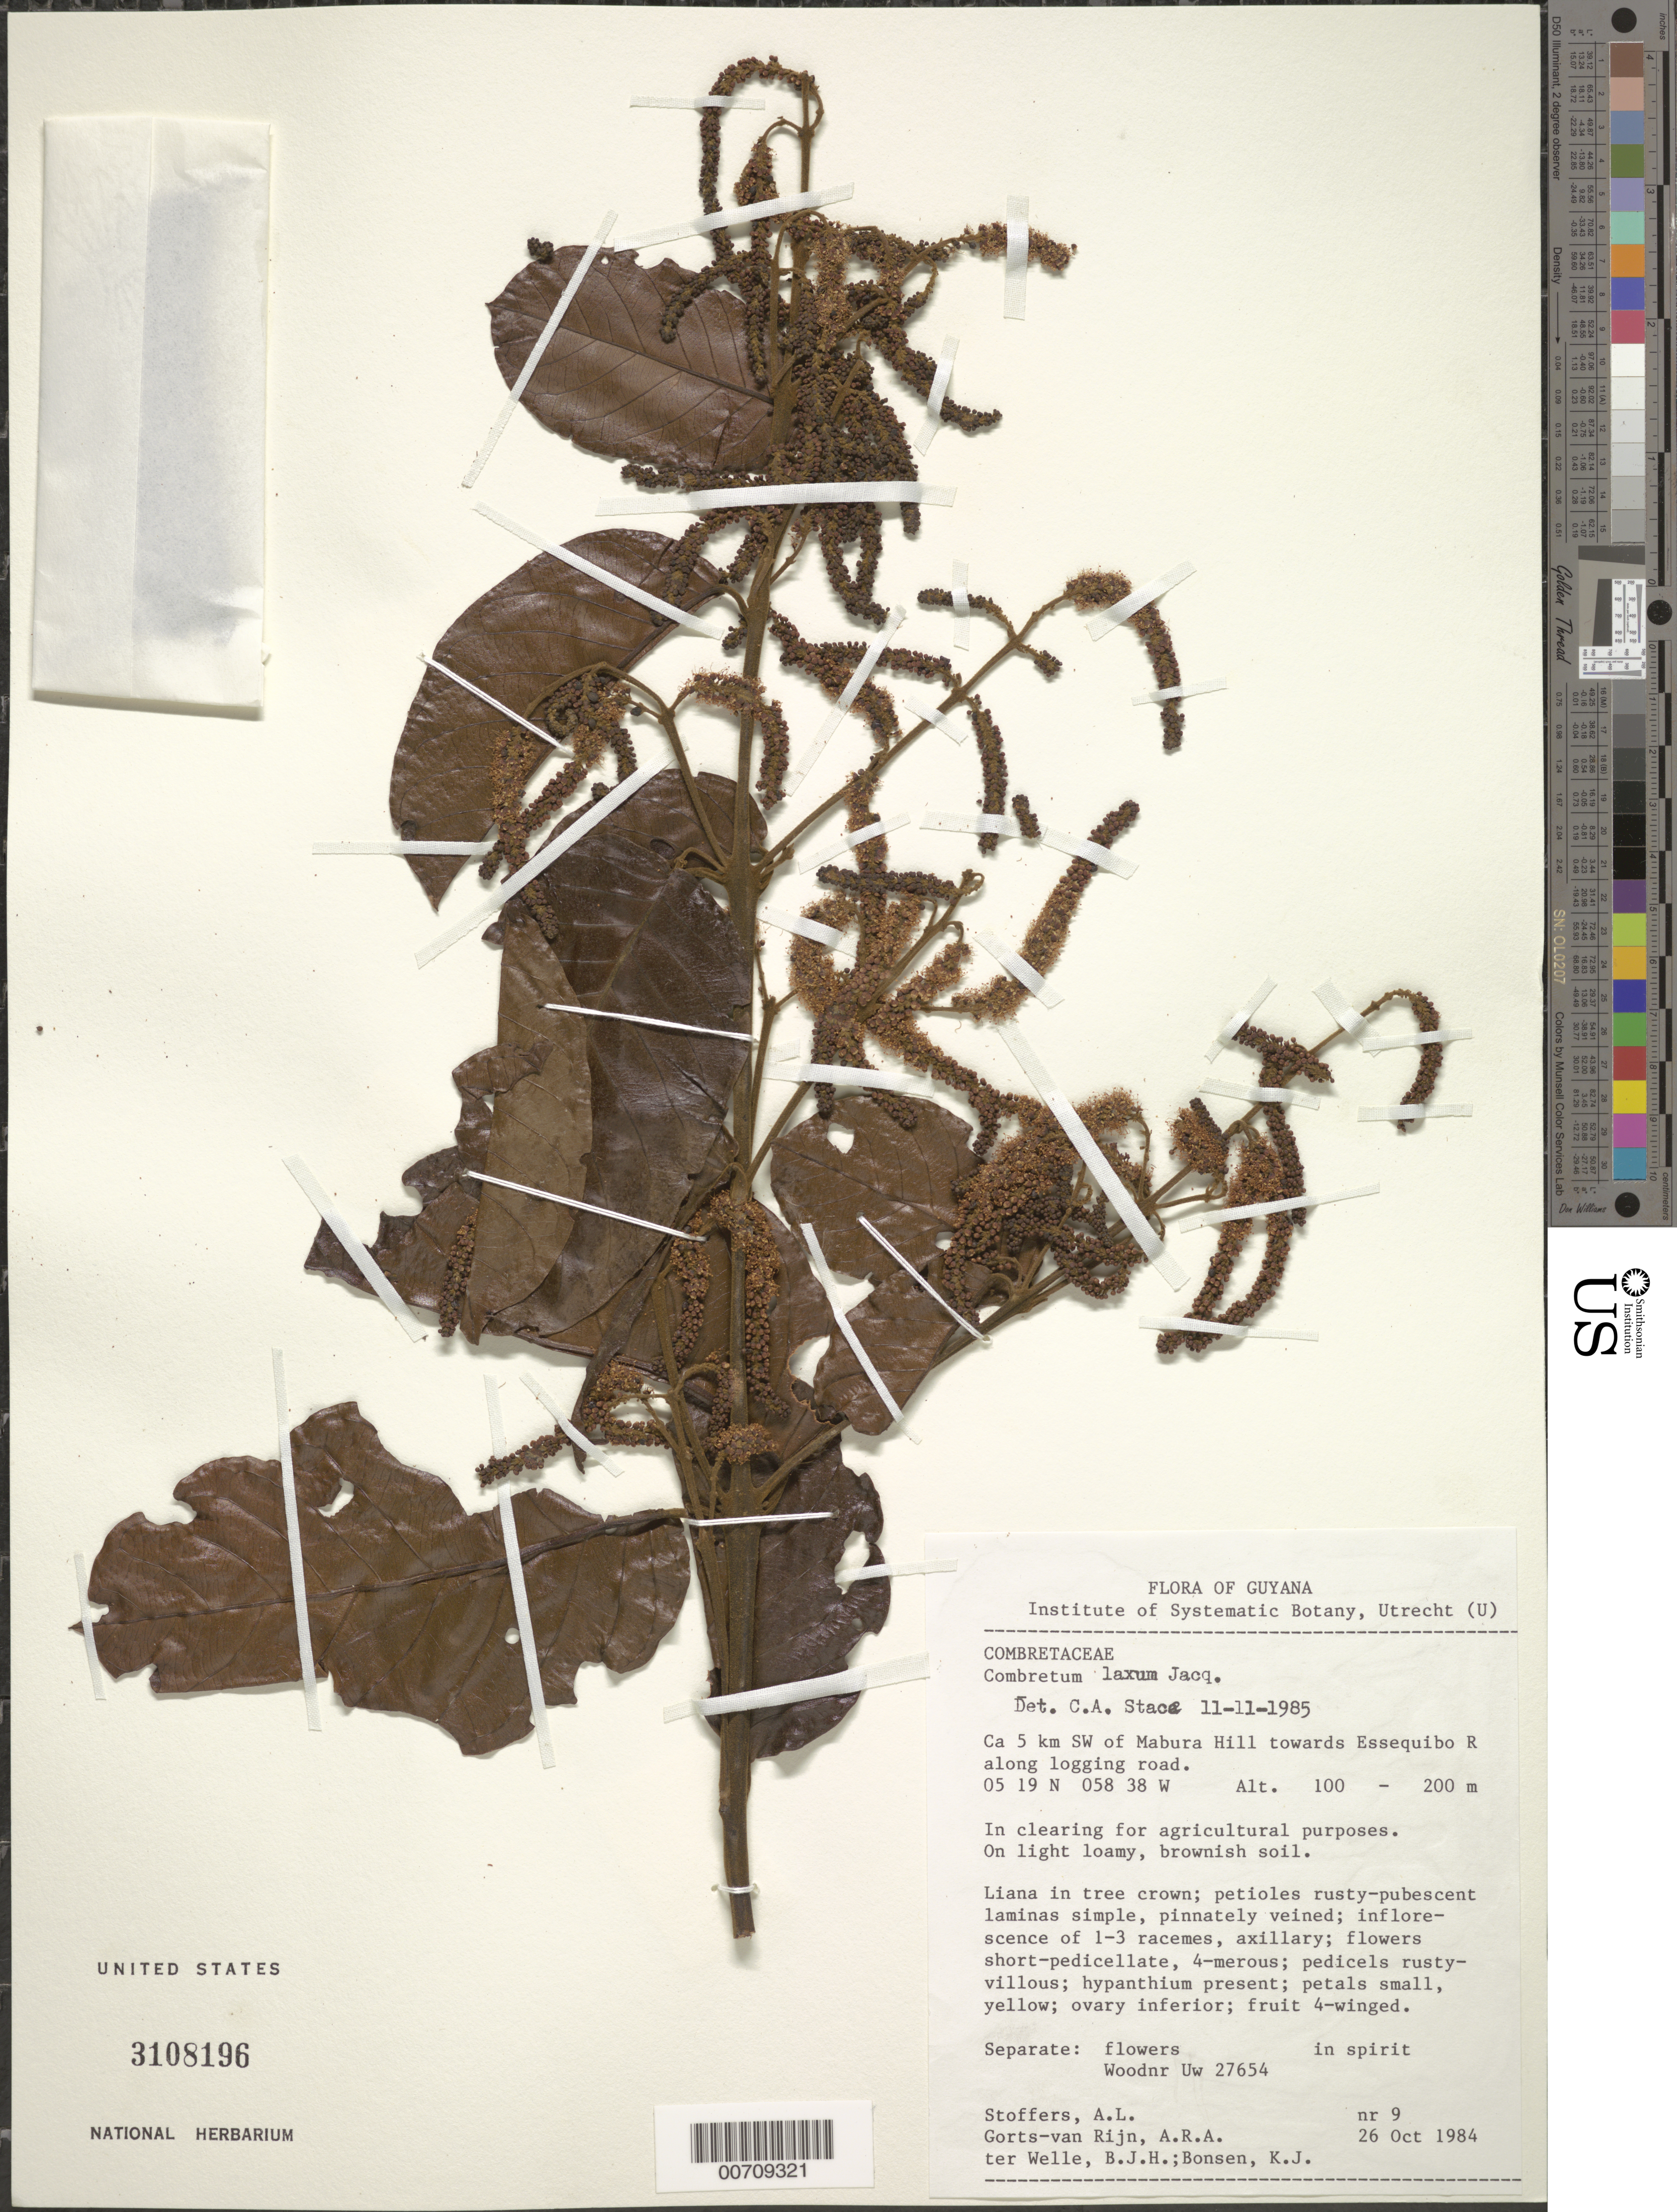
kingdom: Plantae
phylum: Tracheophyta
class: Magnoliopsida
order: Myrtales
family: Combretaceae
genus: Combretum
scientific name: Combretum laxum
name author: Jacq.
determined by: Stace, C. A.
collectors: A. Stoffers, A. .R. A. Görts-van Rijn, B. Welle & K. Bonsen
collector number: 9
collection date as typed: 26-Oct-84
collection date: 1984-10-26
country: Guyana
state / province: U. Demerara-Berbice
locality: Mabura Hill, 5 km SW of, towards Essequibo R.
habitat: Clearing for agricultural purposes on light, loamy soil. Along logging road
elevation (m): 100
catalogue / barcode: US 3108196